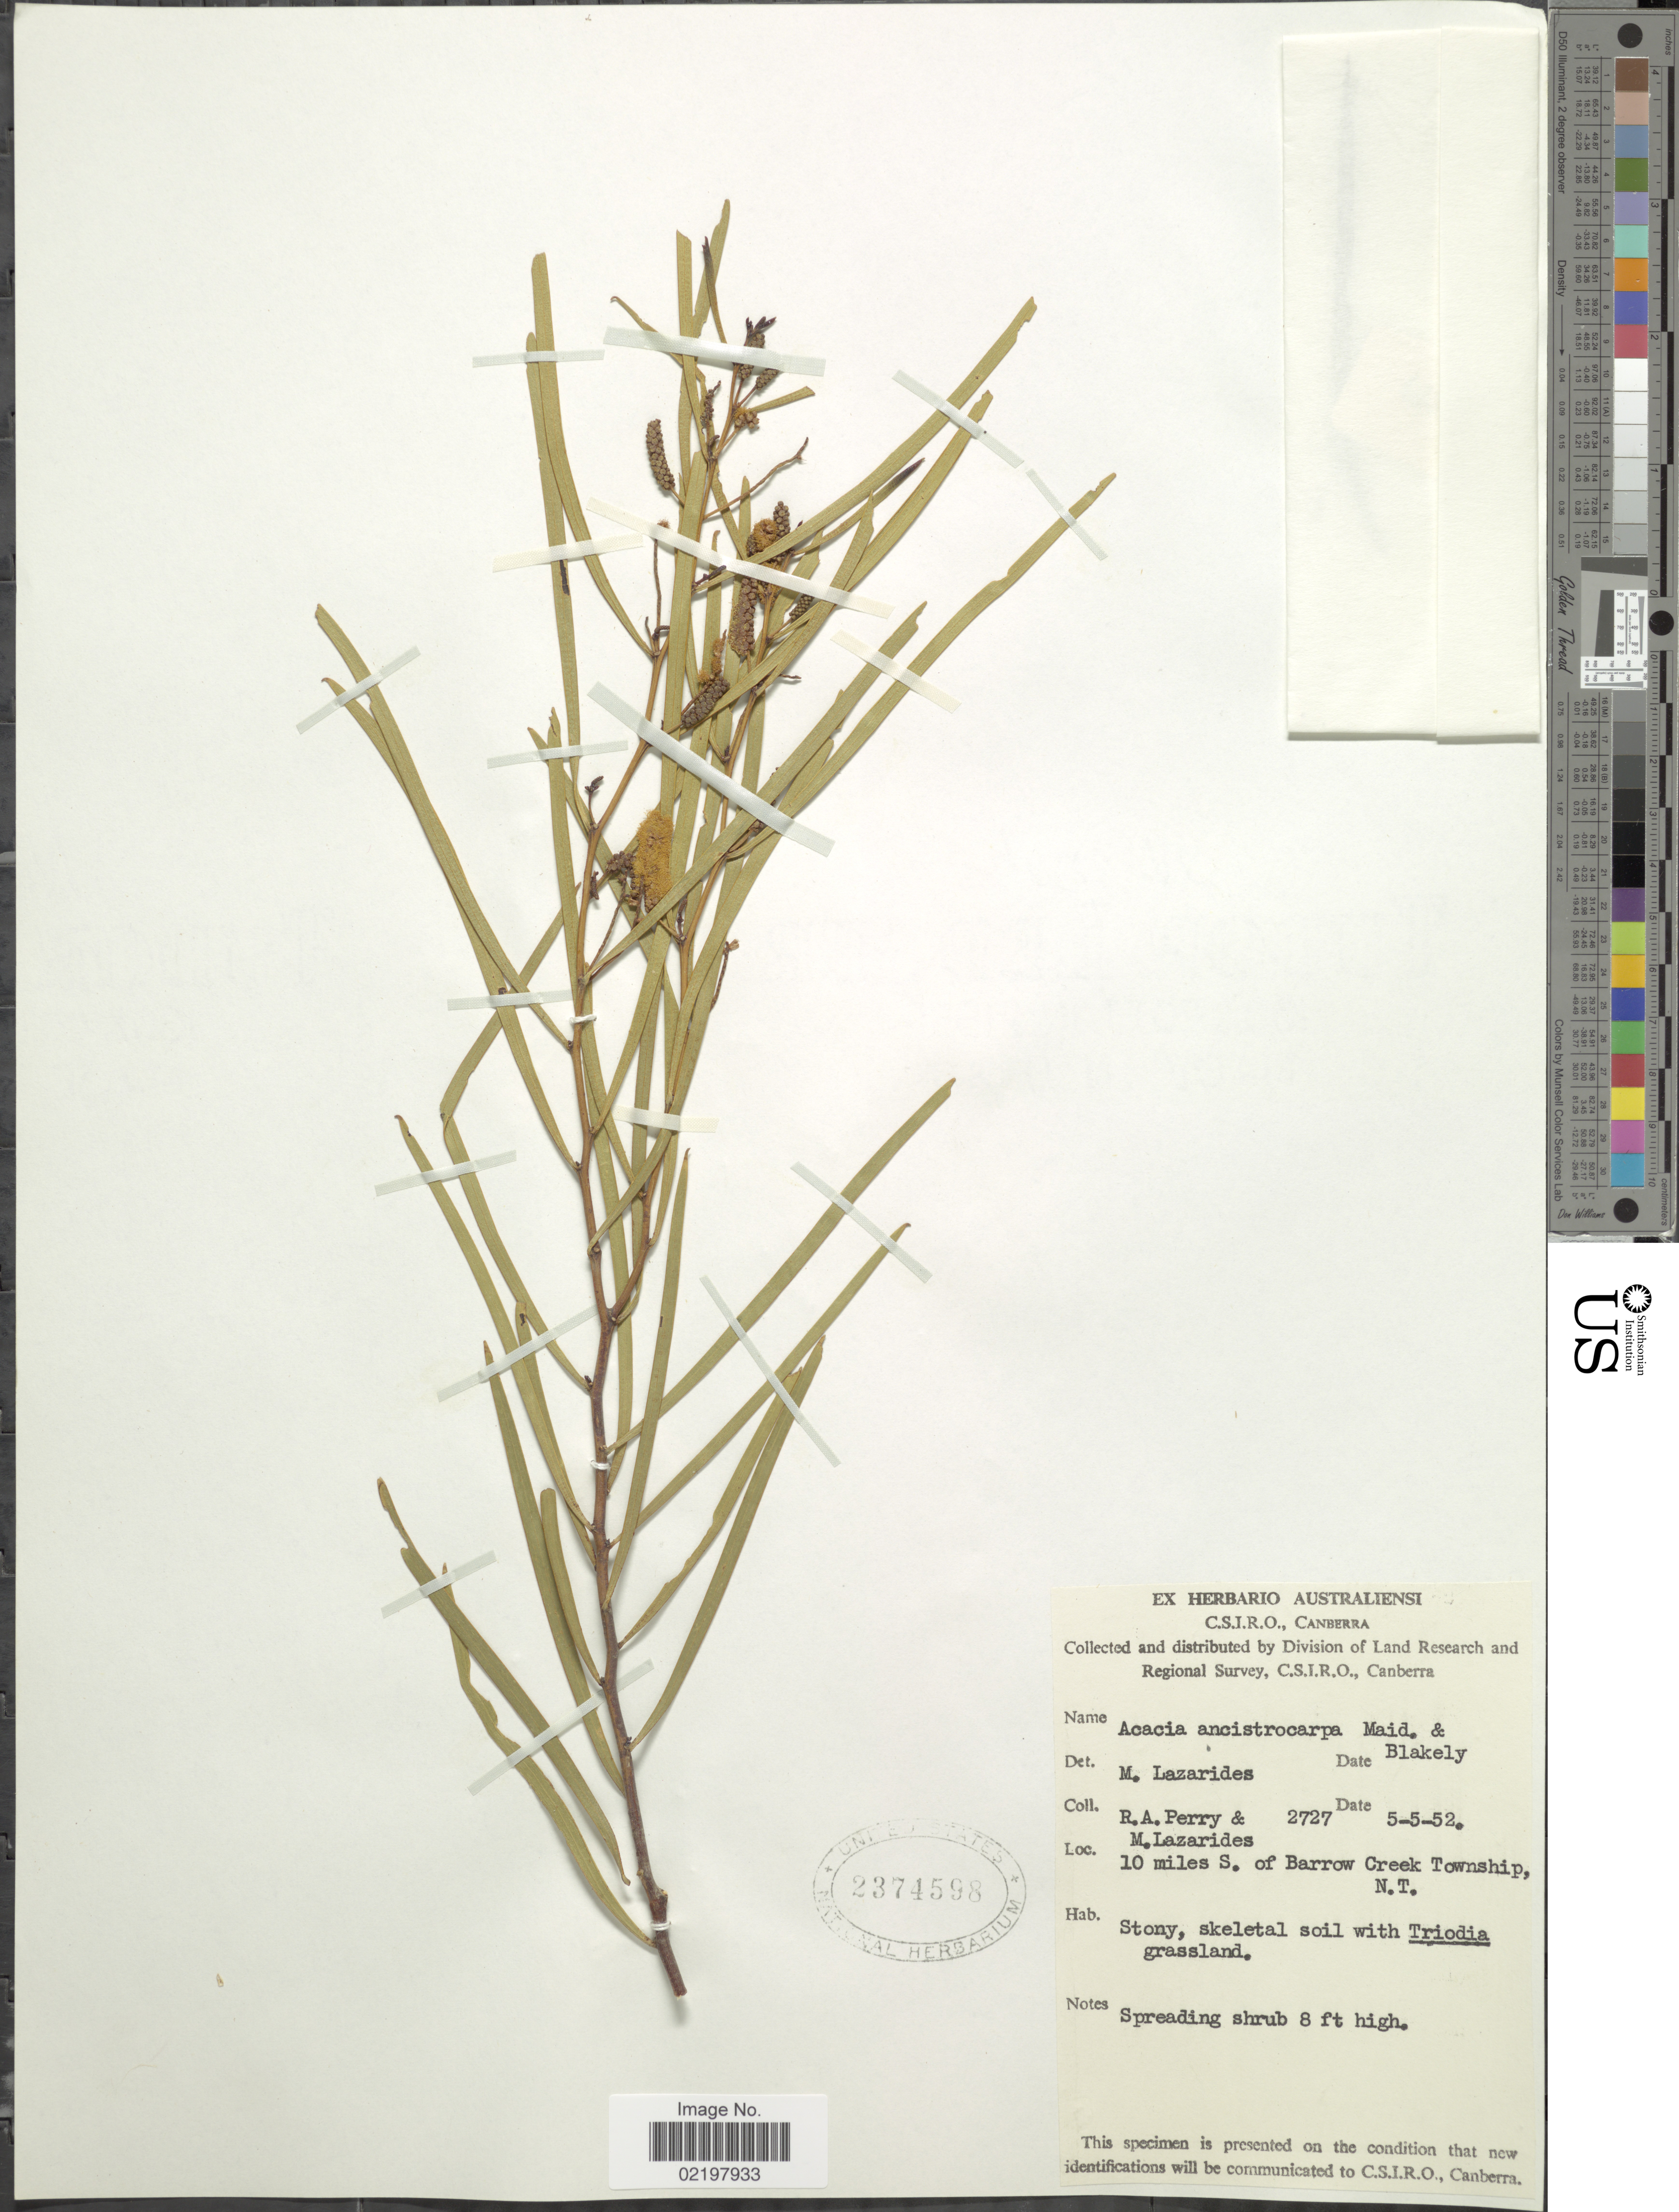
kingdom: Plantae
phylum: Tracheophyta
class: Magnoliopsida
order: Fabales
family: Fabaceae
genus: Acacia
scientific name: Acacia ancistrocarpa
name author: Maiden & Blakeley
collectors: Perry, R. A. & M. Lazarides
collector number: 2727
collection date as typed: Transcribed d/m/y: 5/5/52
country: Australia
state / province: Northern Territory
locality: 10 miles S. of Barrow Creek Township, N. T.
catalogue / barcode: US 2374598